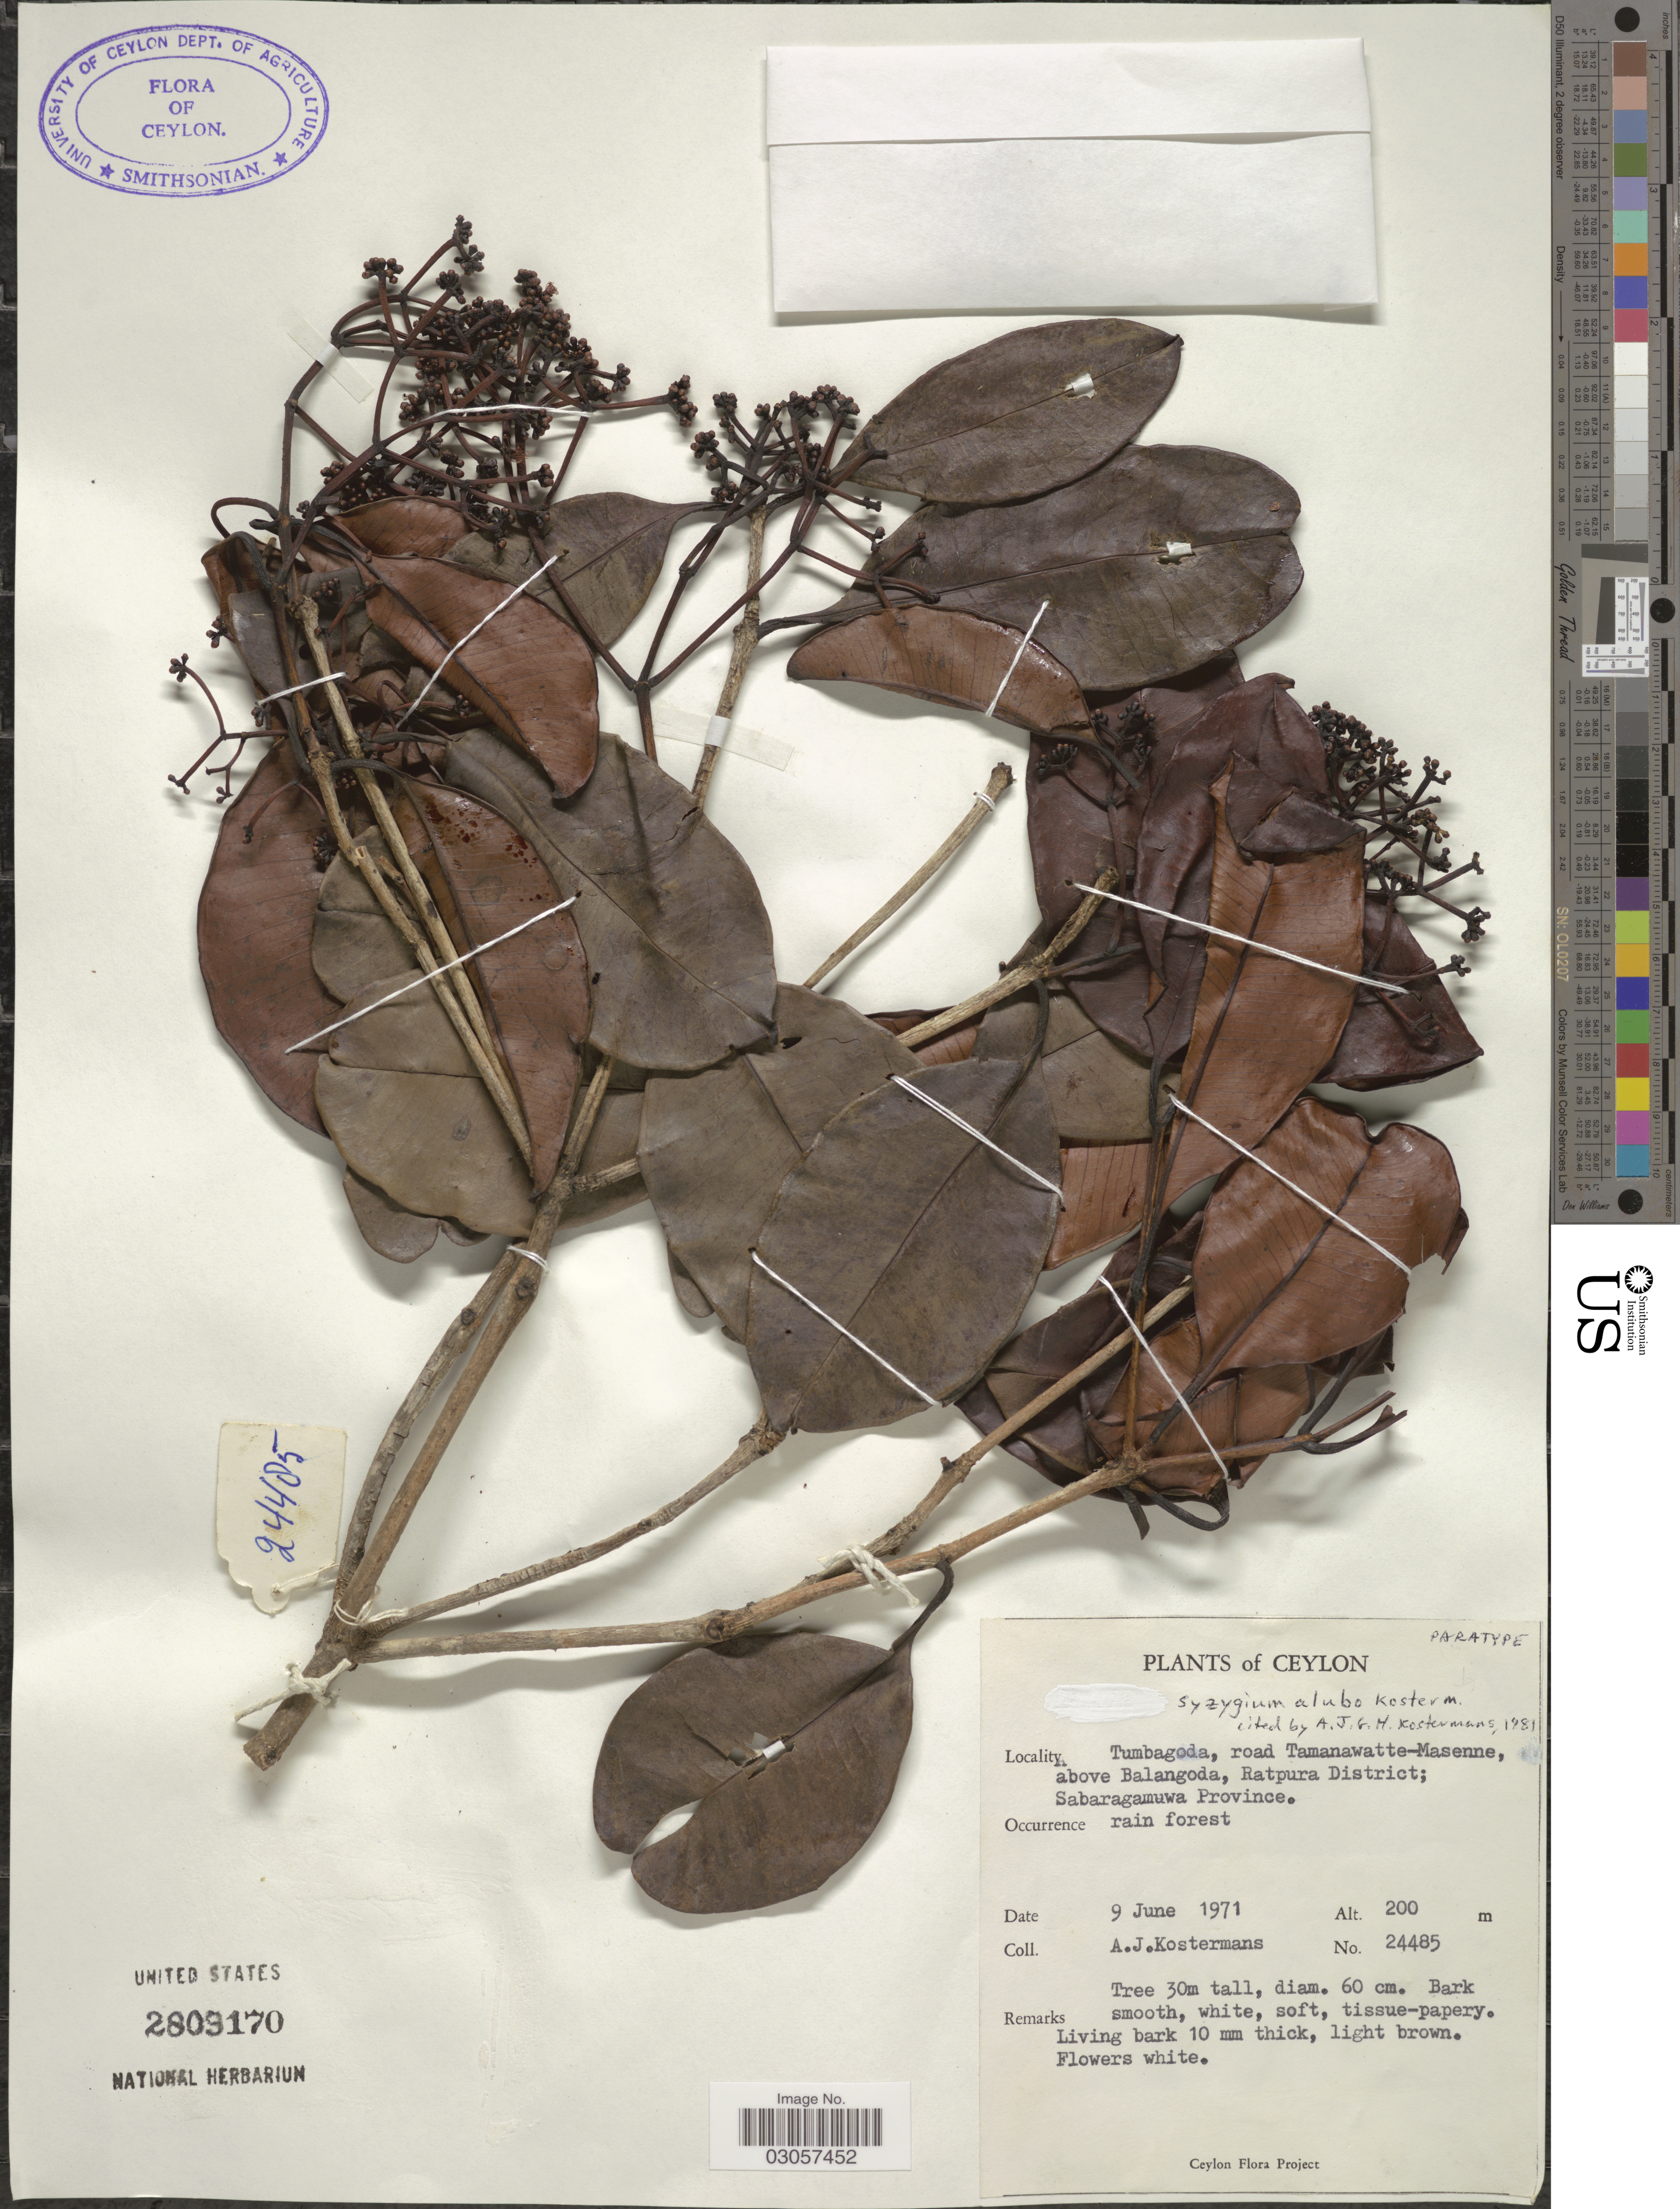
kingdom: Plantae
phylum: Tracheophyta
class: Magnoliopsida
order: Myrtales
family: Myrtaceae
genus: Syzygium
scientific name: Syzygium alubo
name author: Kosterm.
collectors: A. J. G. Kostermans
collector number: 24485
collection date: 1971-06-09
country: Sri Lanka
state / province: Sabaragamuwa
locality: Ceylon, Tumbagoda, road Tamanawatte-Masenne, above Balangoda, Ratpura District; Sabaragamuwa Province.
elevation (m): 200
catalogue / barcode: US 2809170